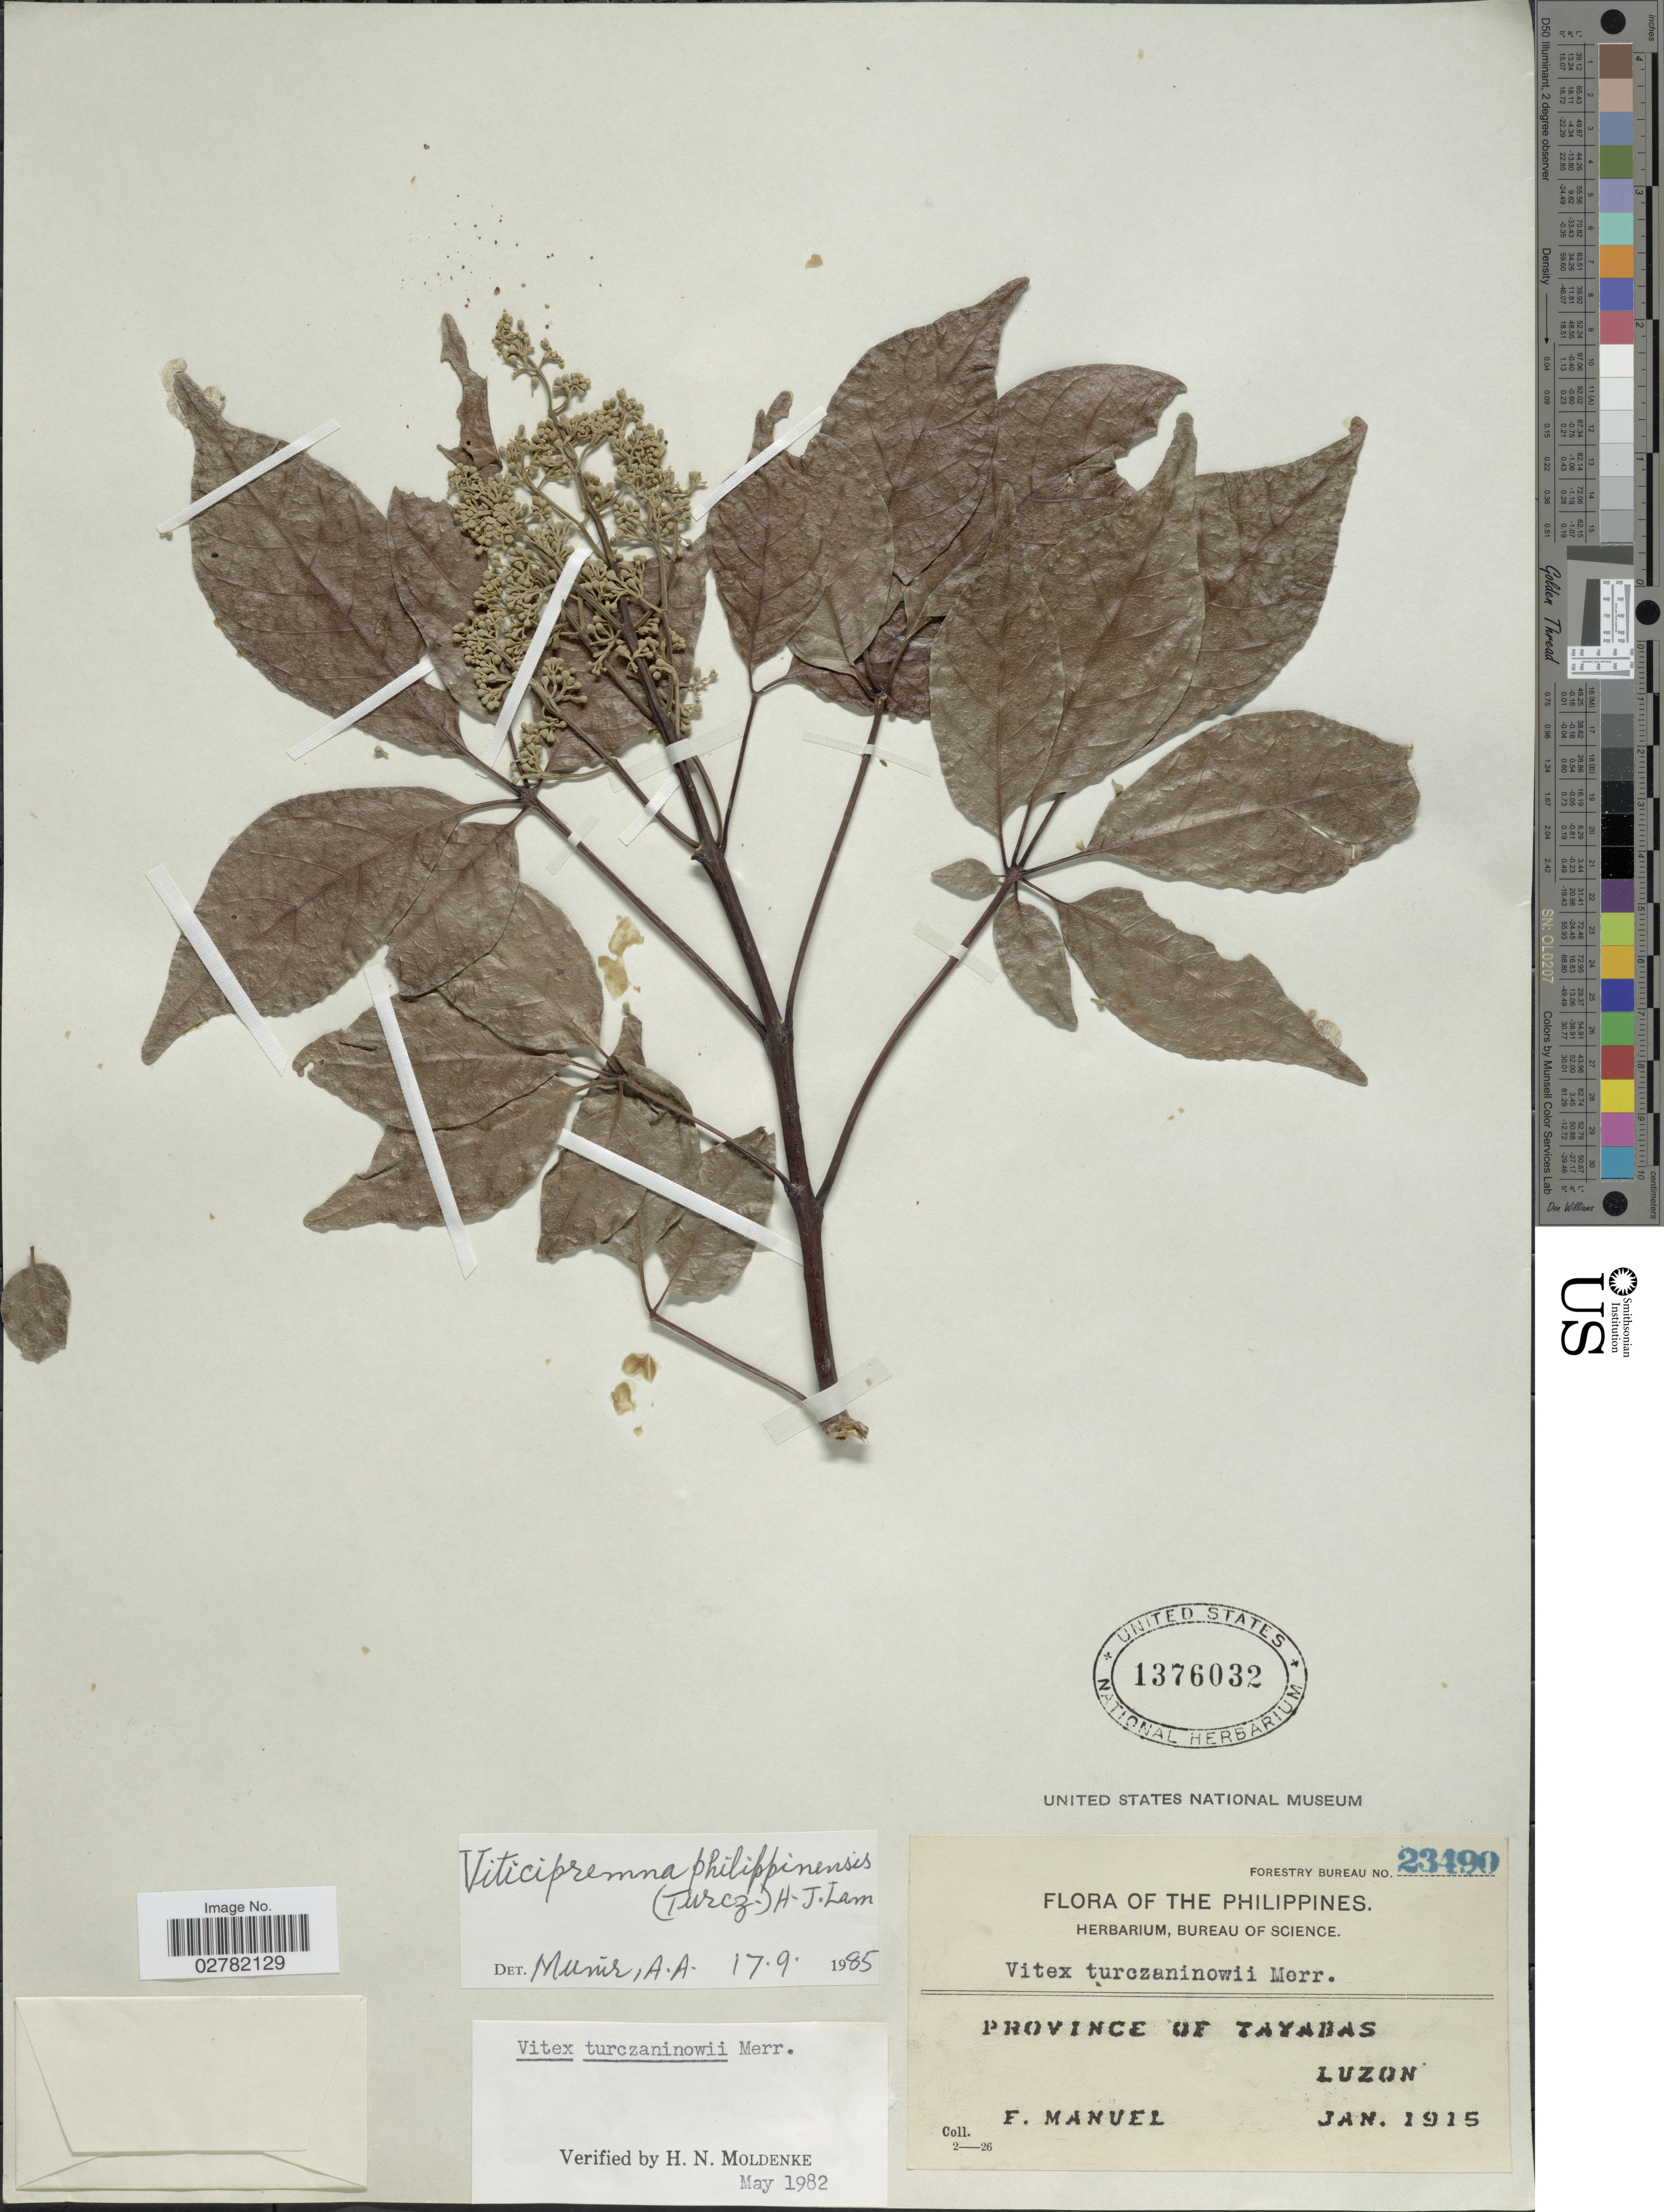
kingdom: Plantae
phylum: Tracheophyta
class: Magnoliopsida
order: Lamiales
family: Lamiaceae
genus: Viticipremna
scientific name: Viticipremna philippinensis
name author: (Turcz.) H.J. Lam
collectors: F. Manuel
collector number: Forestry Bureau 23490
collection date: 1915-01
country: Philippines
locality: Province of Tayabas. Luzon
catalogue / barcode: US 1376032